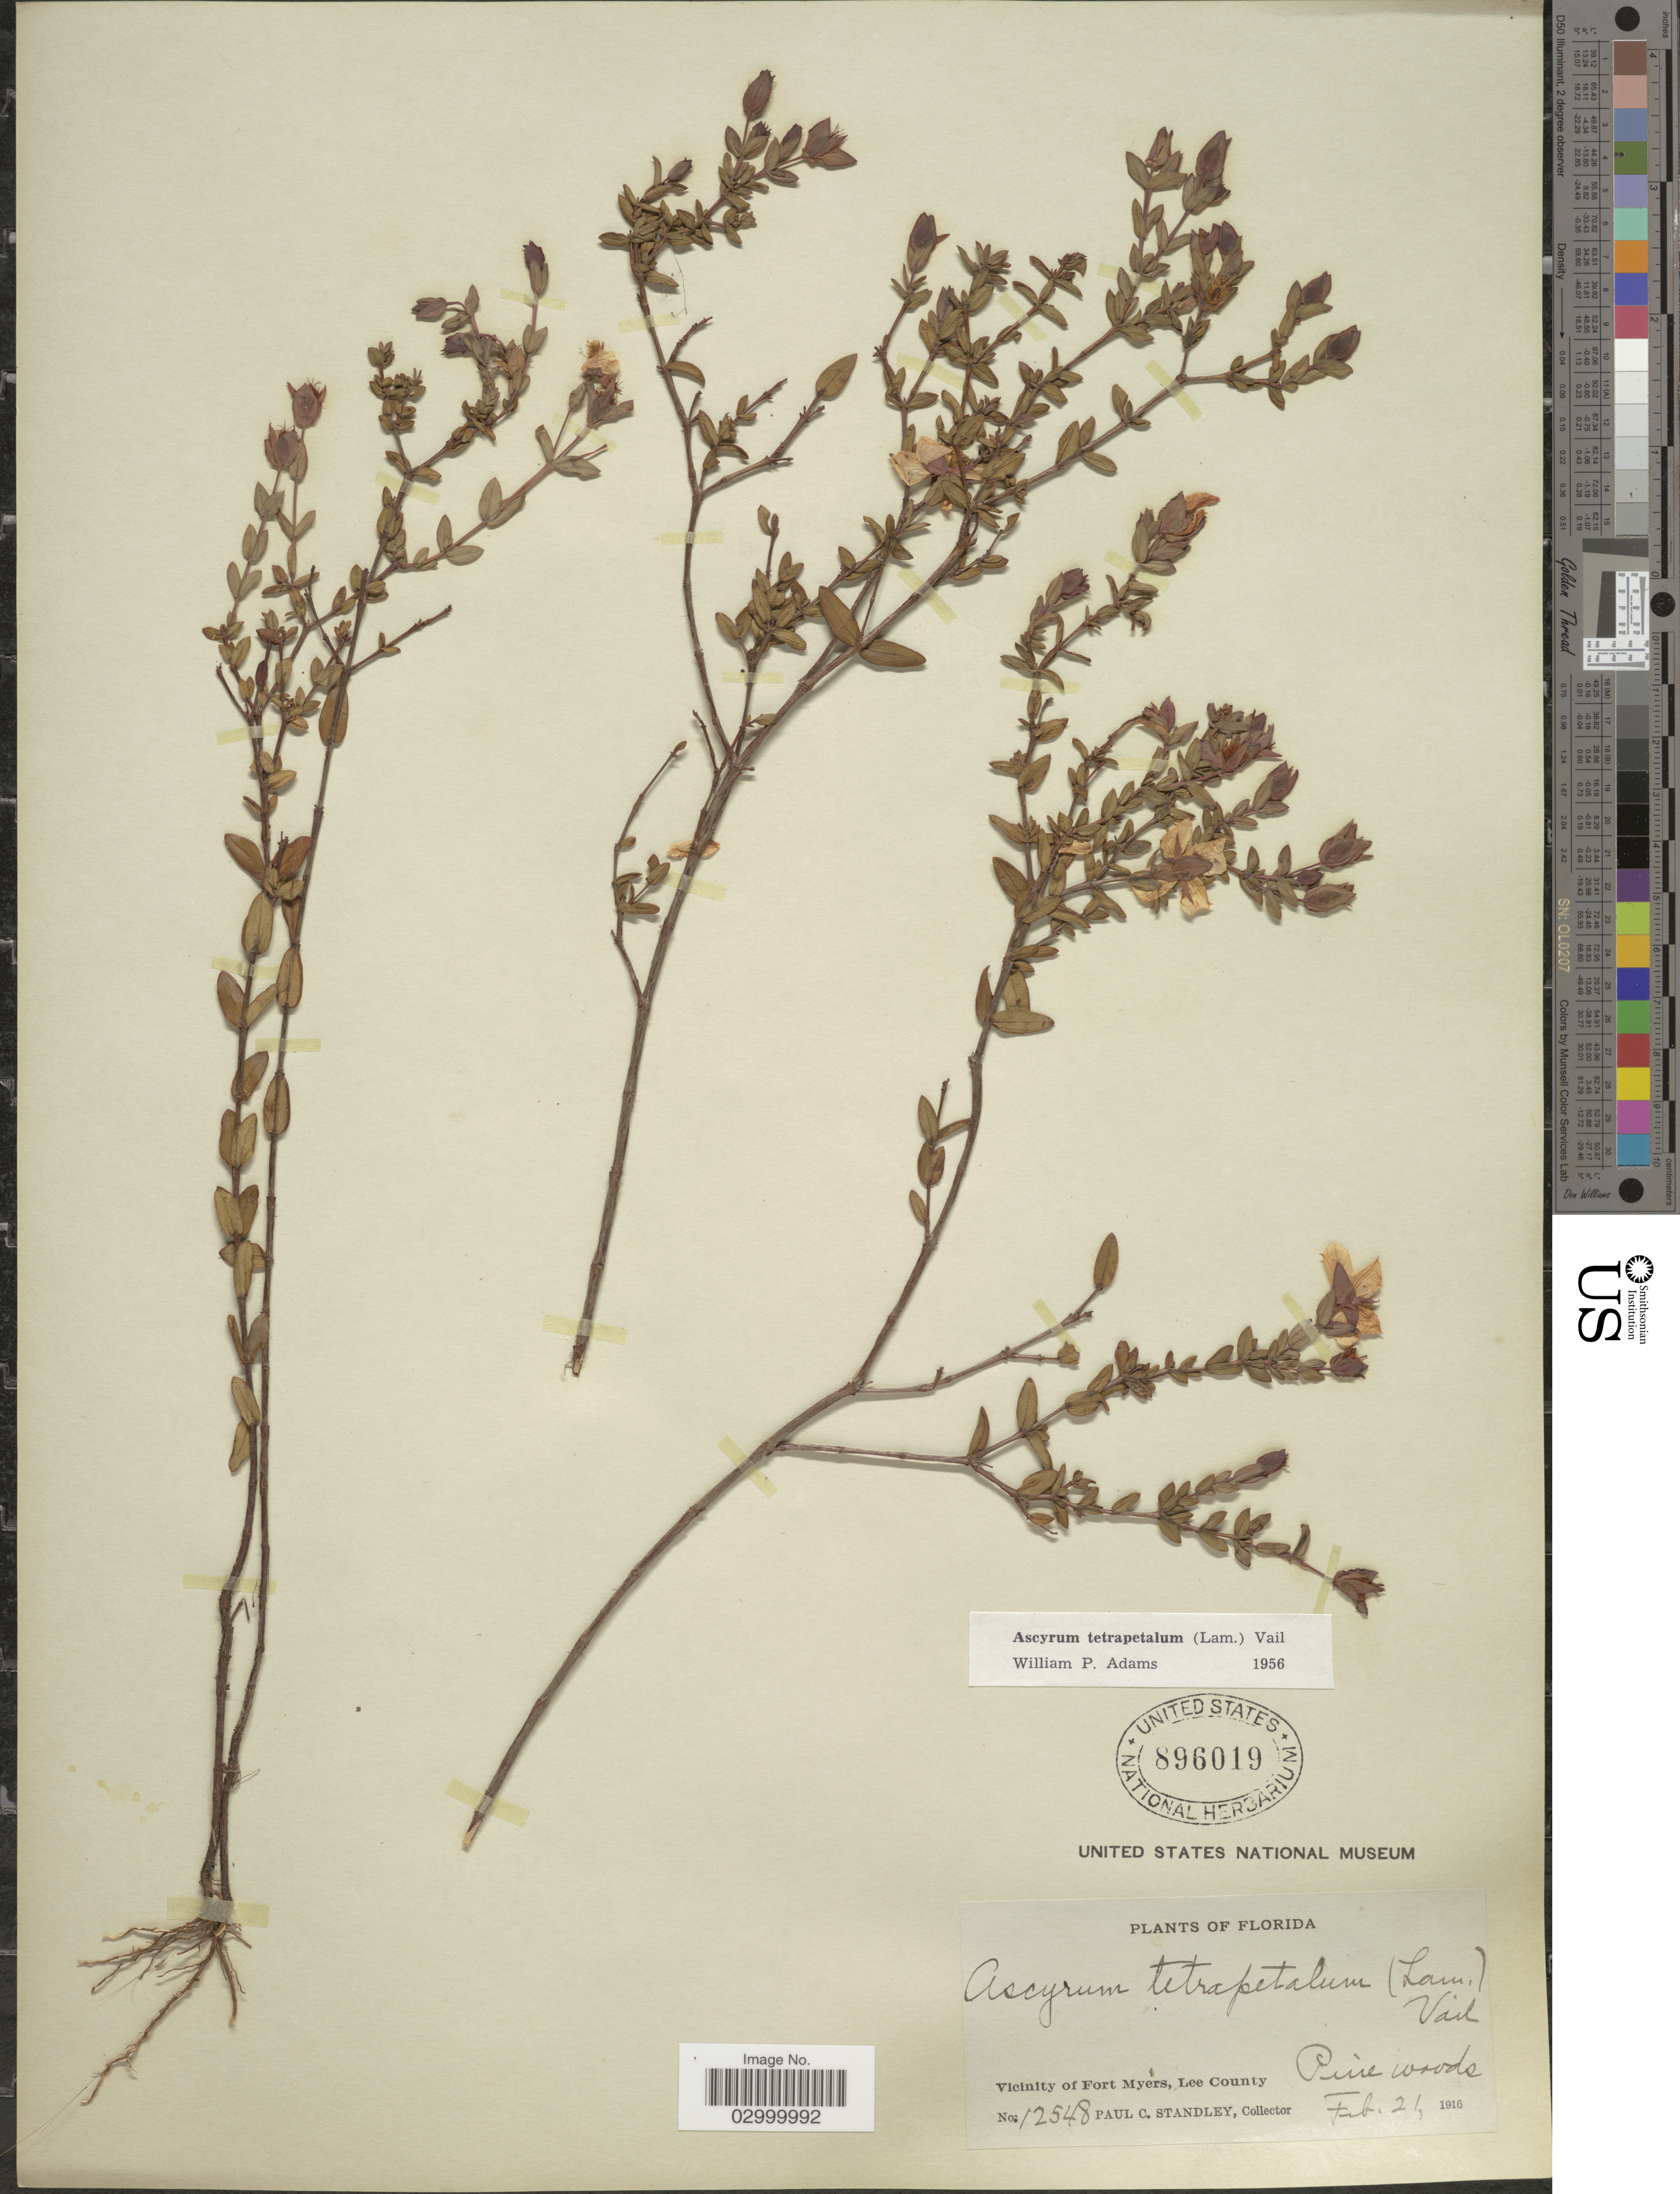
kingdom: Plantae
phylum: Tracheophyta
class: Magnoliopsida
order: Malpighiales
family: Hypericaceae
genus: Hypericum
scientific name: Hypericum tetrapetalum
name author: Lam.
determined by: Strong, Mark T., (BOT), Smithsonian Institution - National Museum of Natural History (UNITED STATES)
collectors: P. C. Standley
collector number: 12548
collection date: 1916-02-21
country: United States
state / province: Florida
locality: Vicinity of Fort Myers, Lee County. Pine woods.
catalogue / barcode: US 896019